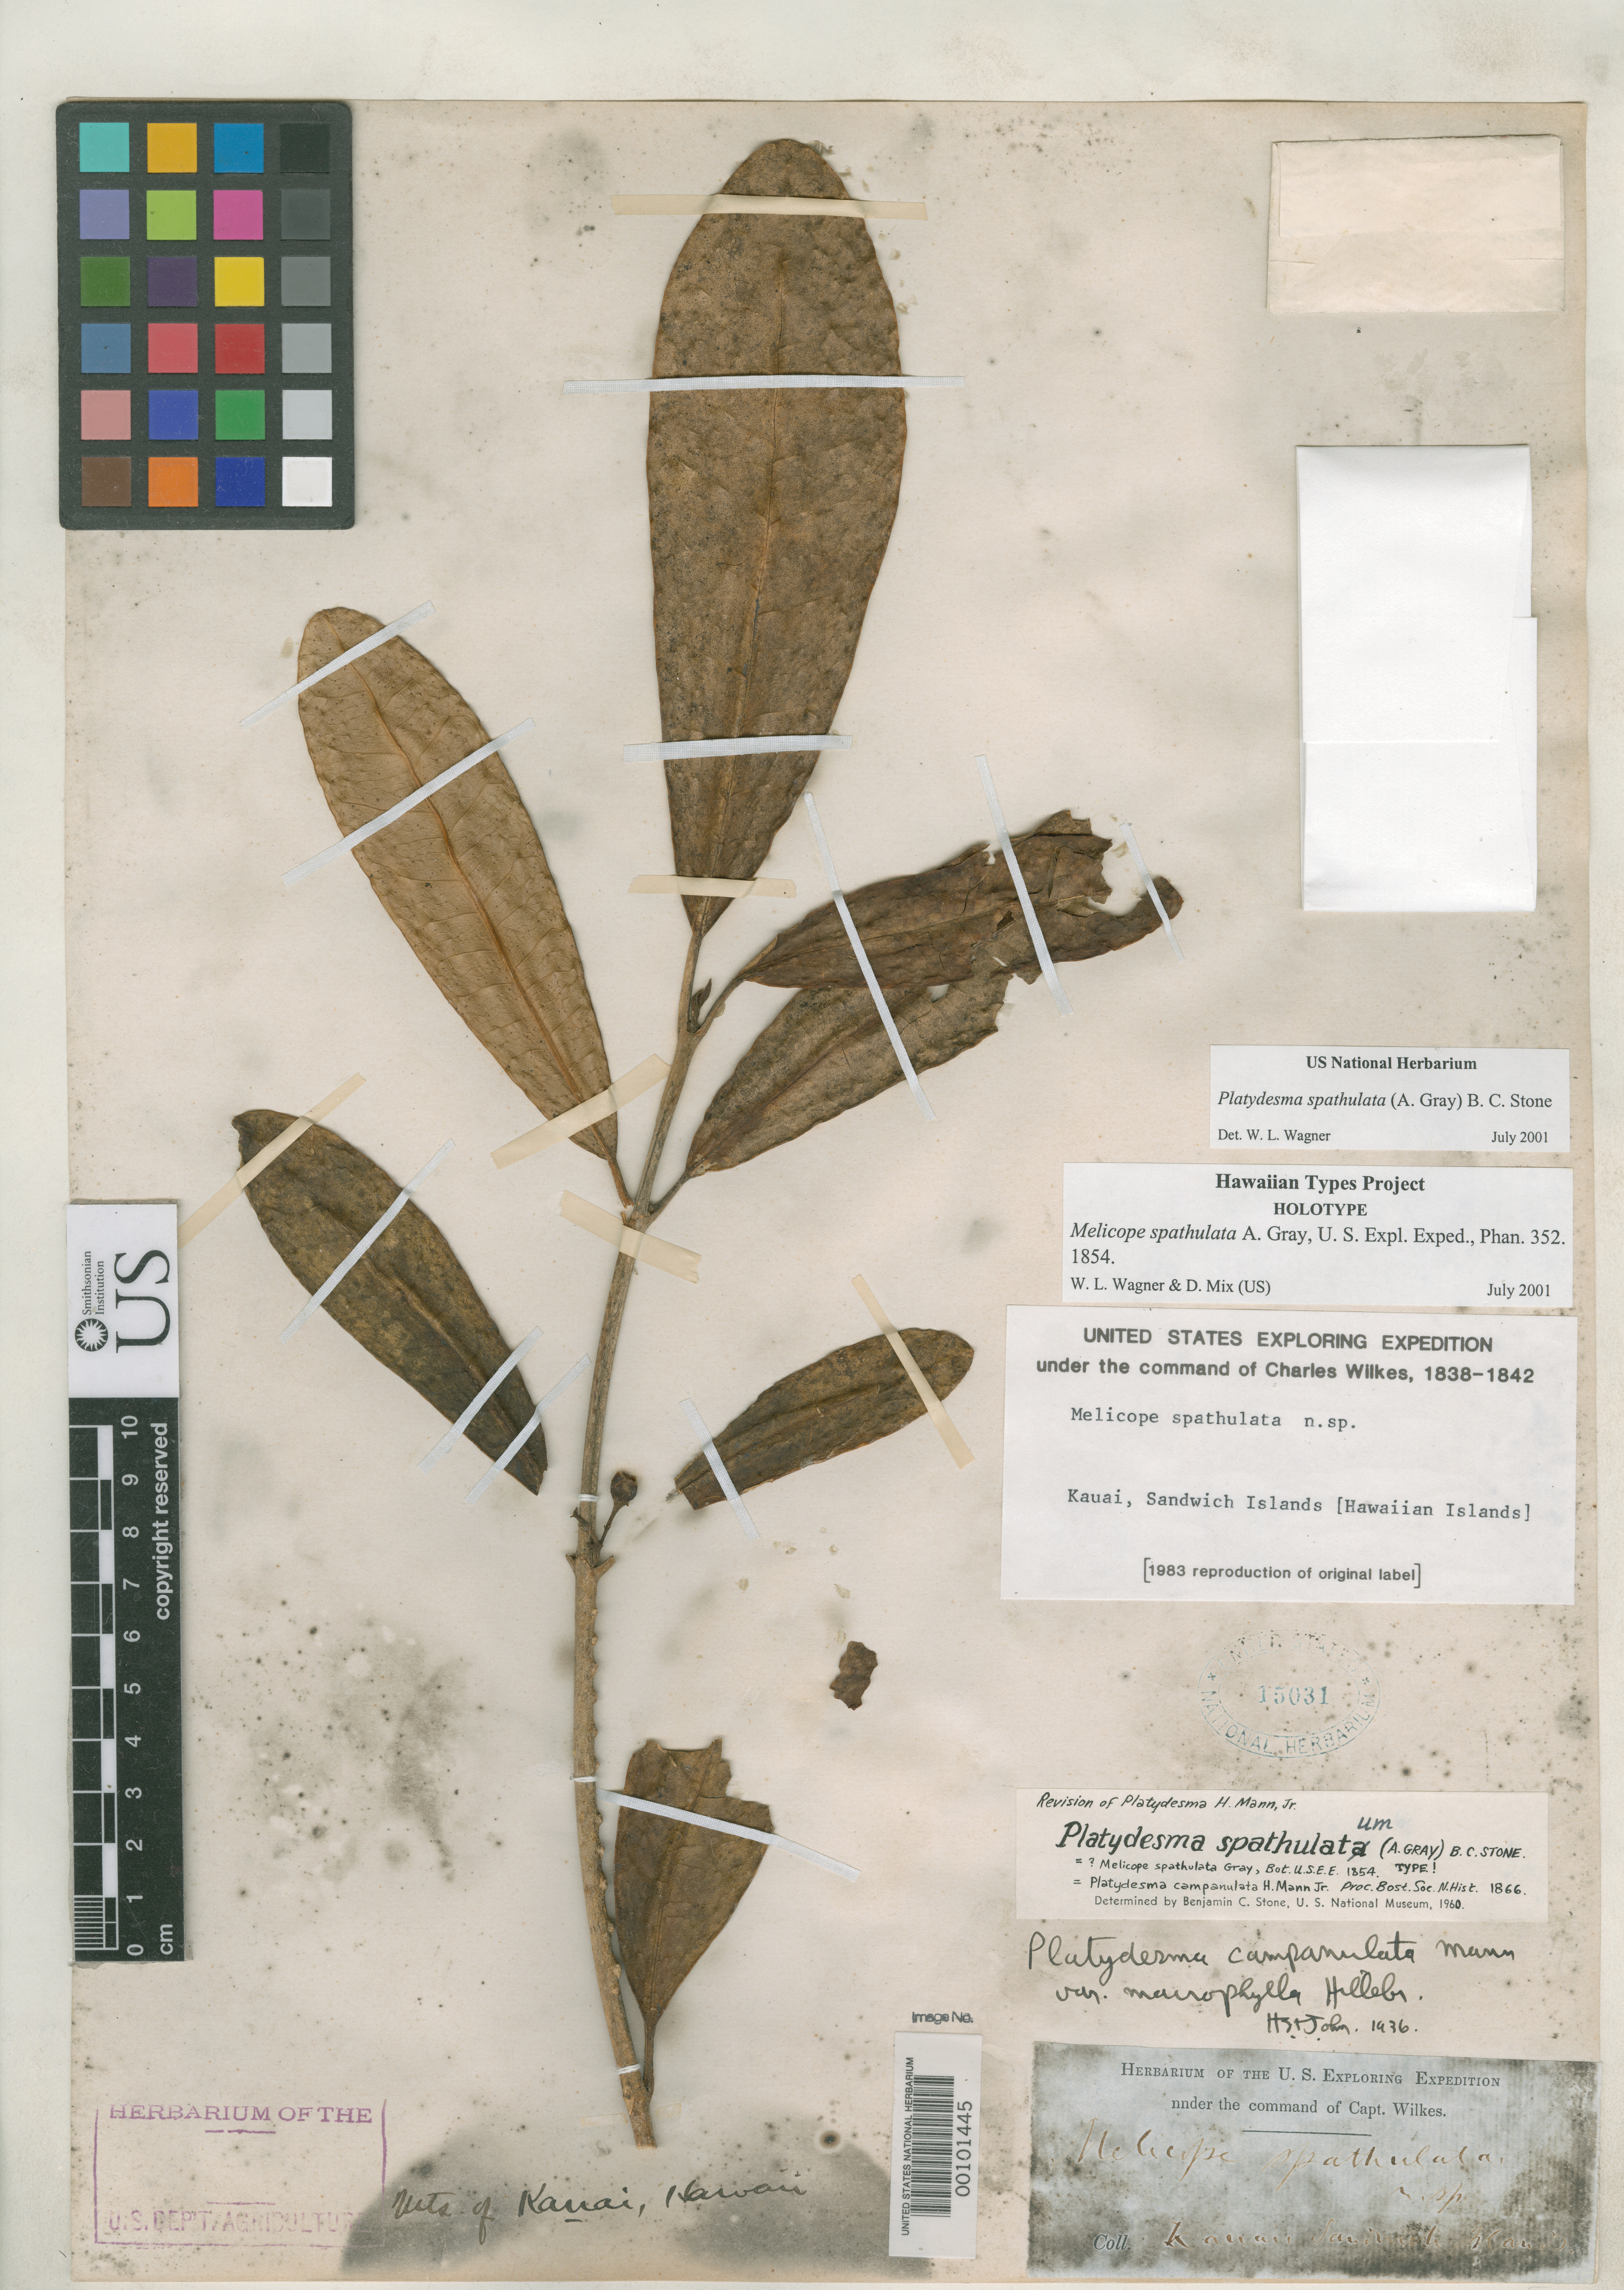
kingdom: Plantae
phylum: Tracheophyta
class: Magnoliopsida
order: Sapindales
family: Rutaceae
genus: Melicope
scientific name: Melicope spathulata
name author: A. Gray in Wilkes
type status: Holotype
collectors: Wilkes Explor. Exped.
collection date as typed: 1838 to -- --- 1842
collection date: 1838/1842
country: United States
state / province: Hawaii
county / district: Kauai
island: Kaua'i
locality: Mountains of Kauai.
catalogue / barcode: US 15031